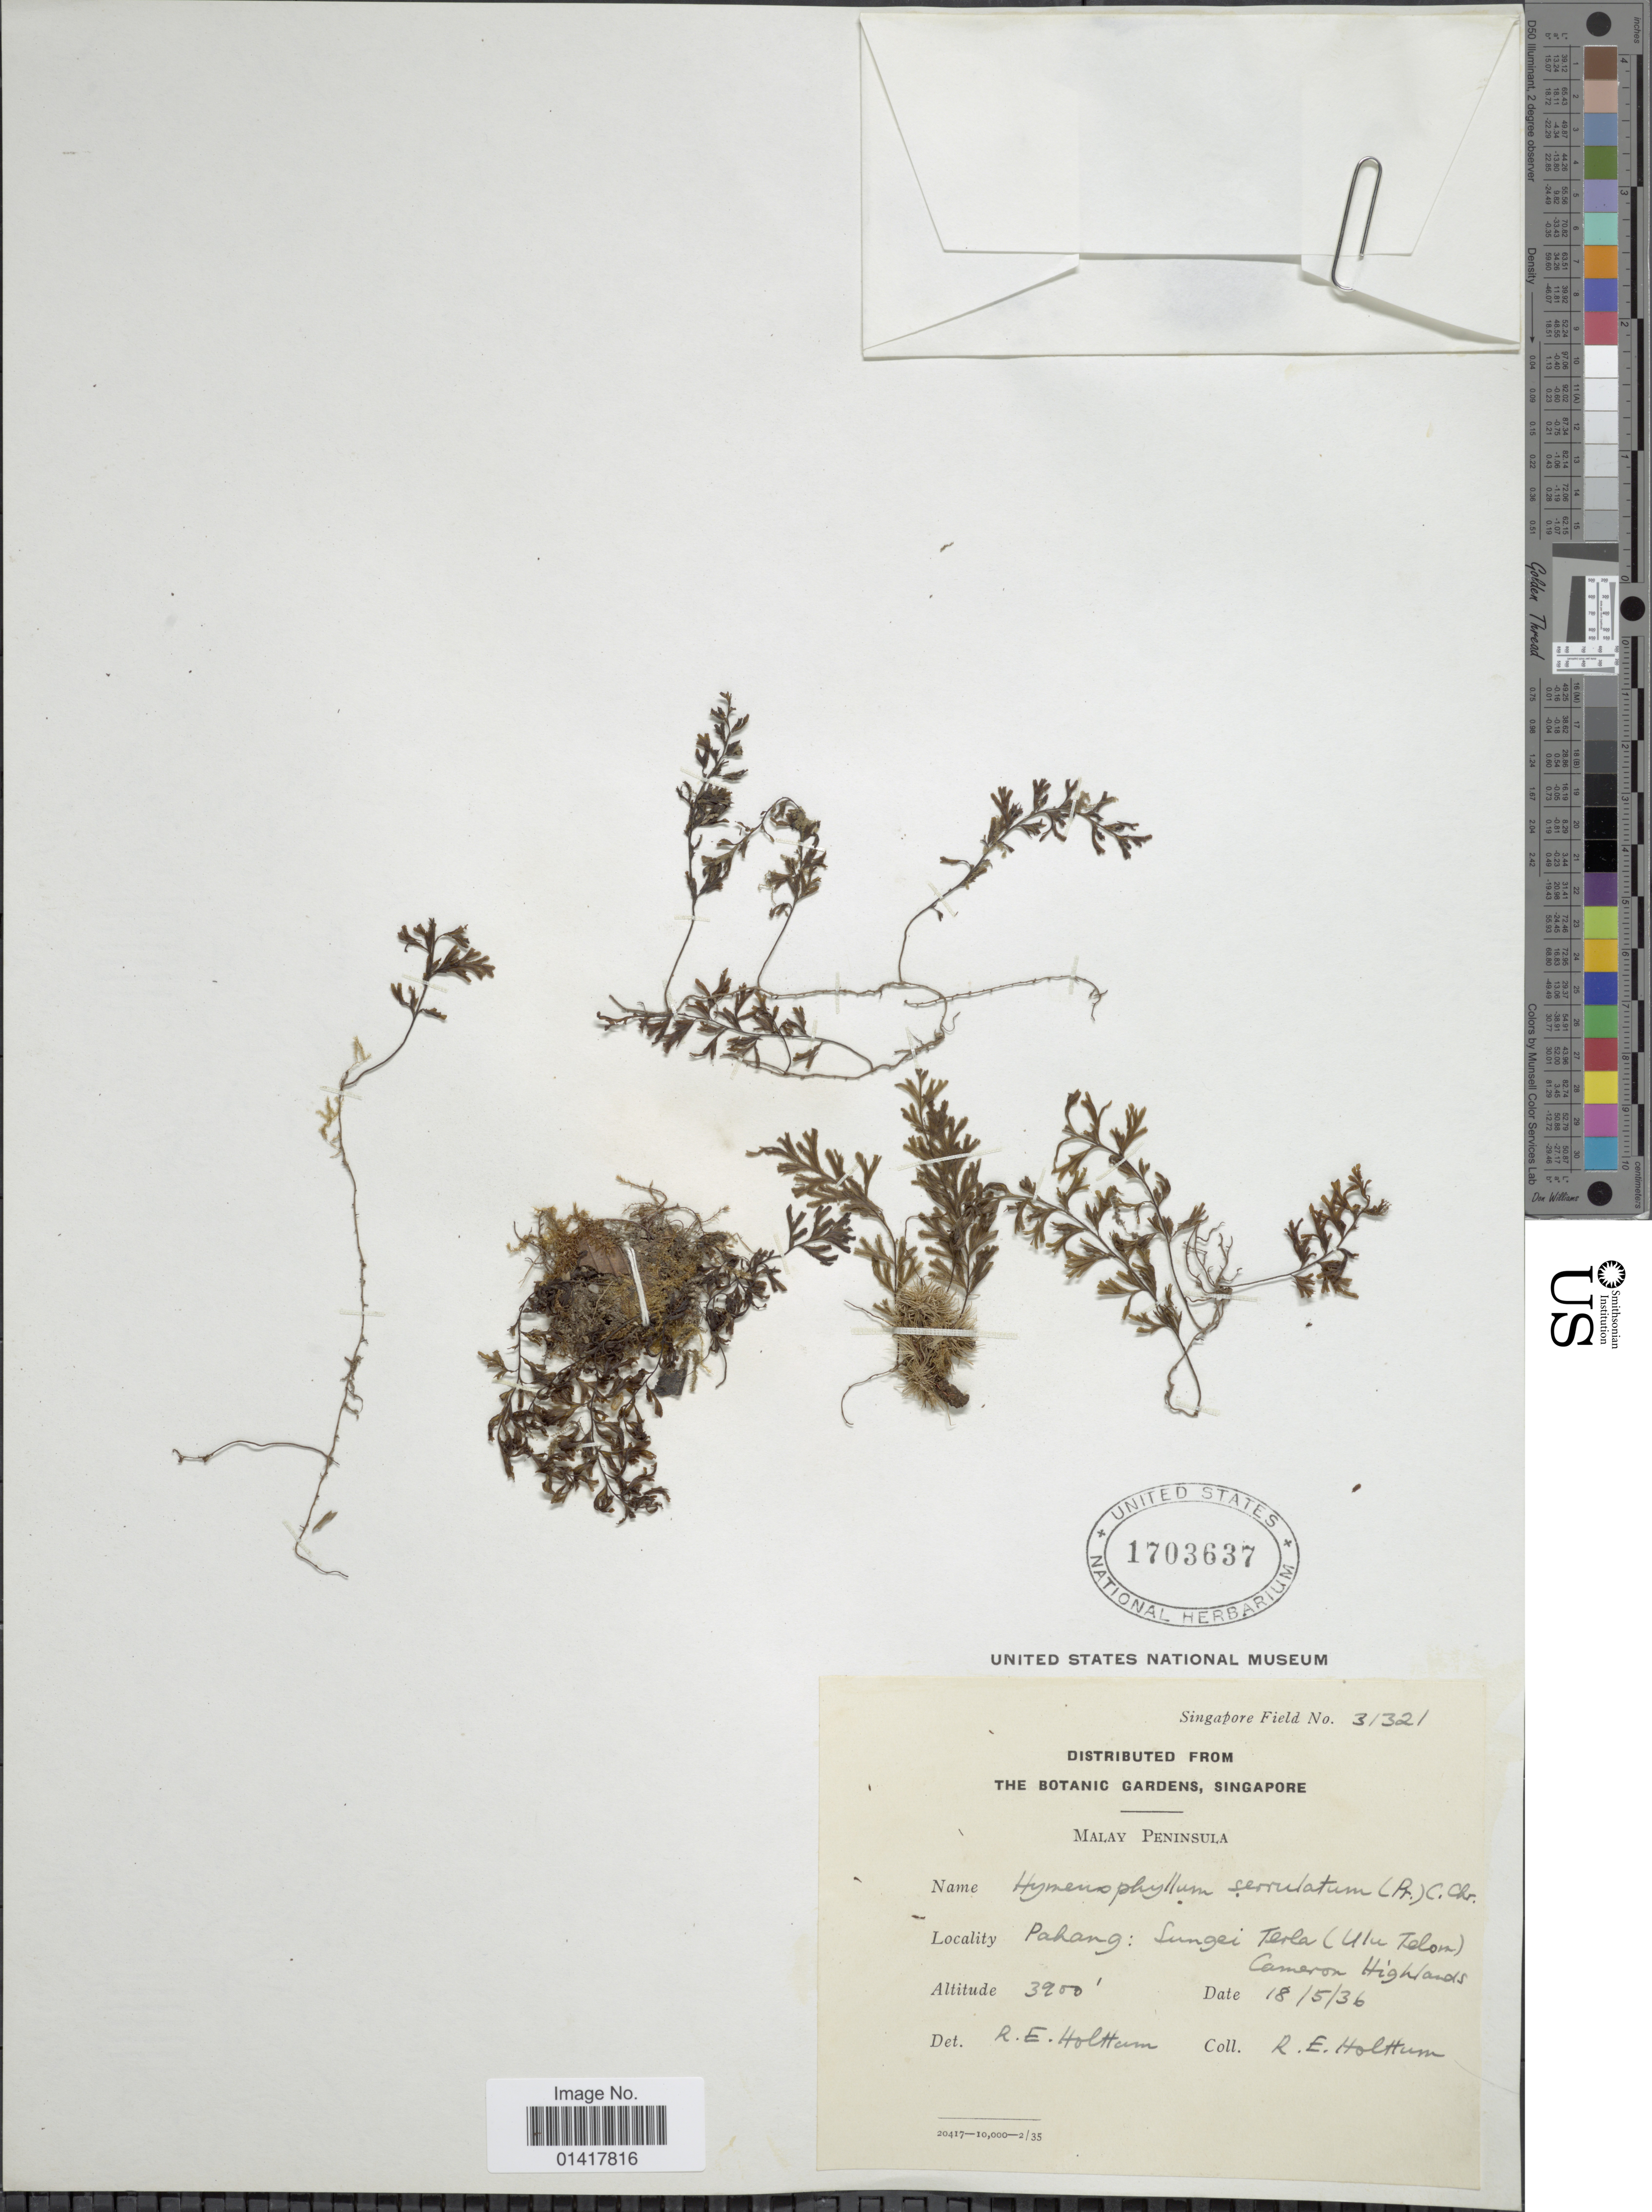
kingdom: Plantae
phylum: Tracheophyta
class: Polypodiopsida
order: Hymenophyllales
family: Hymenophyllaceae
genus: Hymenophyllum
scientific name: Hymenophyllum meyenianum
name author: (C. Presl) Copel.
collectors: R. Hottum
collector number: Singapore Field 31321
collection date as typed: Transcribed d/m/y: 18/5/36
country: Malaysia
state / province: Pahang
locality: Malay Peninsula, Sungei Terla (Ulu Telon) Camron Highlands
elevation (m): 1189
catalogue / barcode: US 1703637